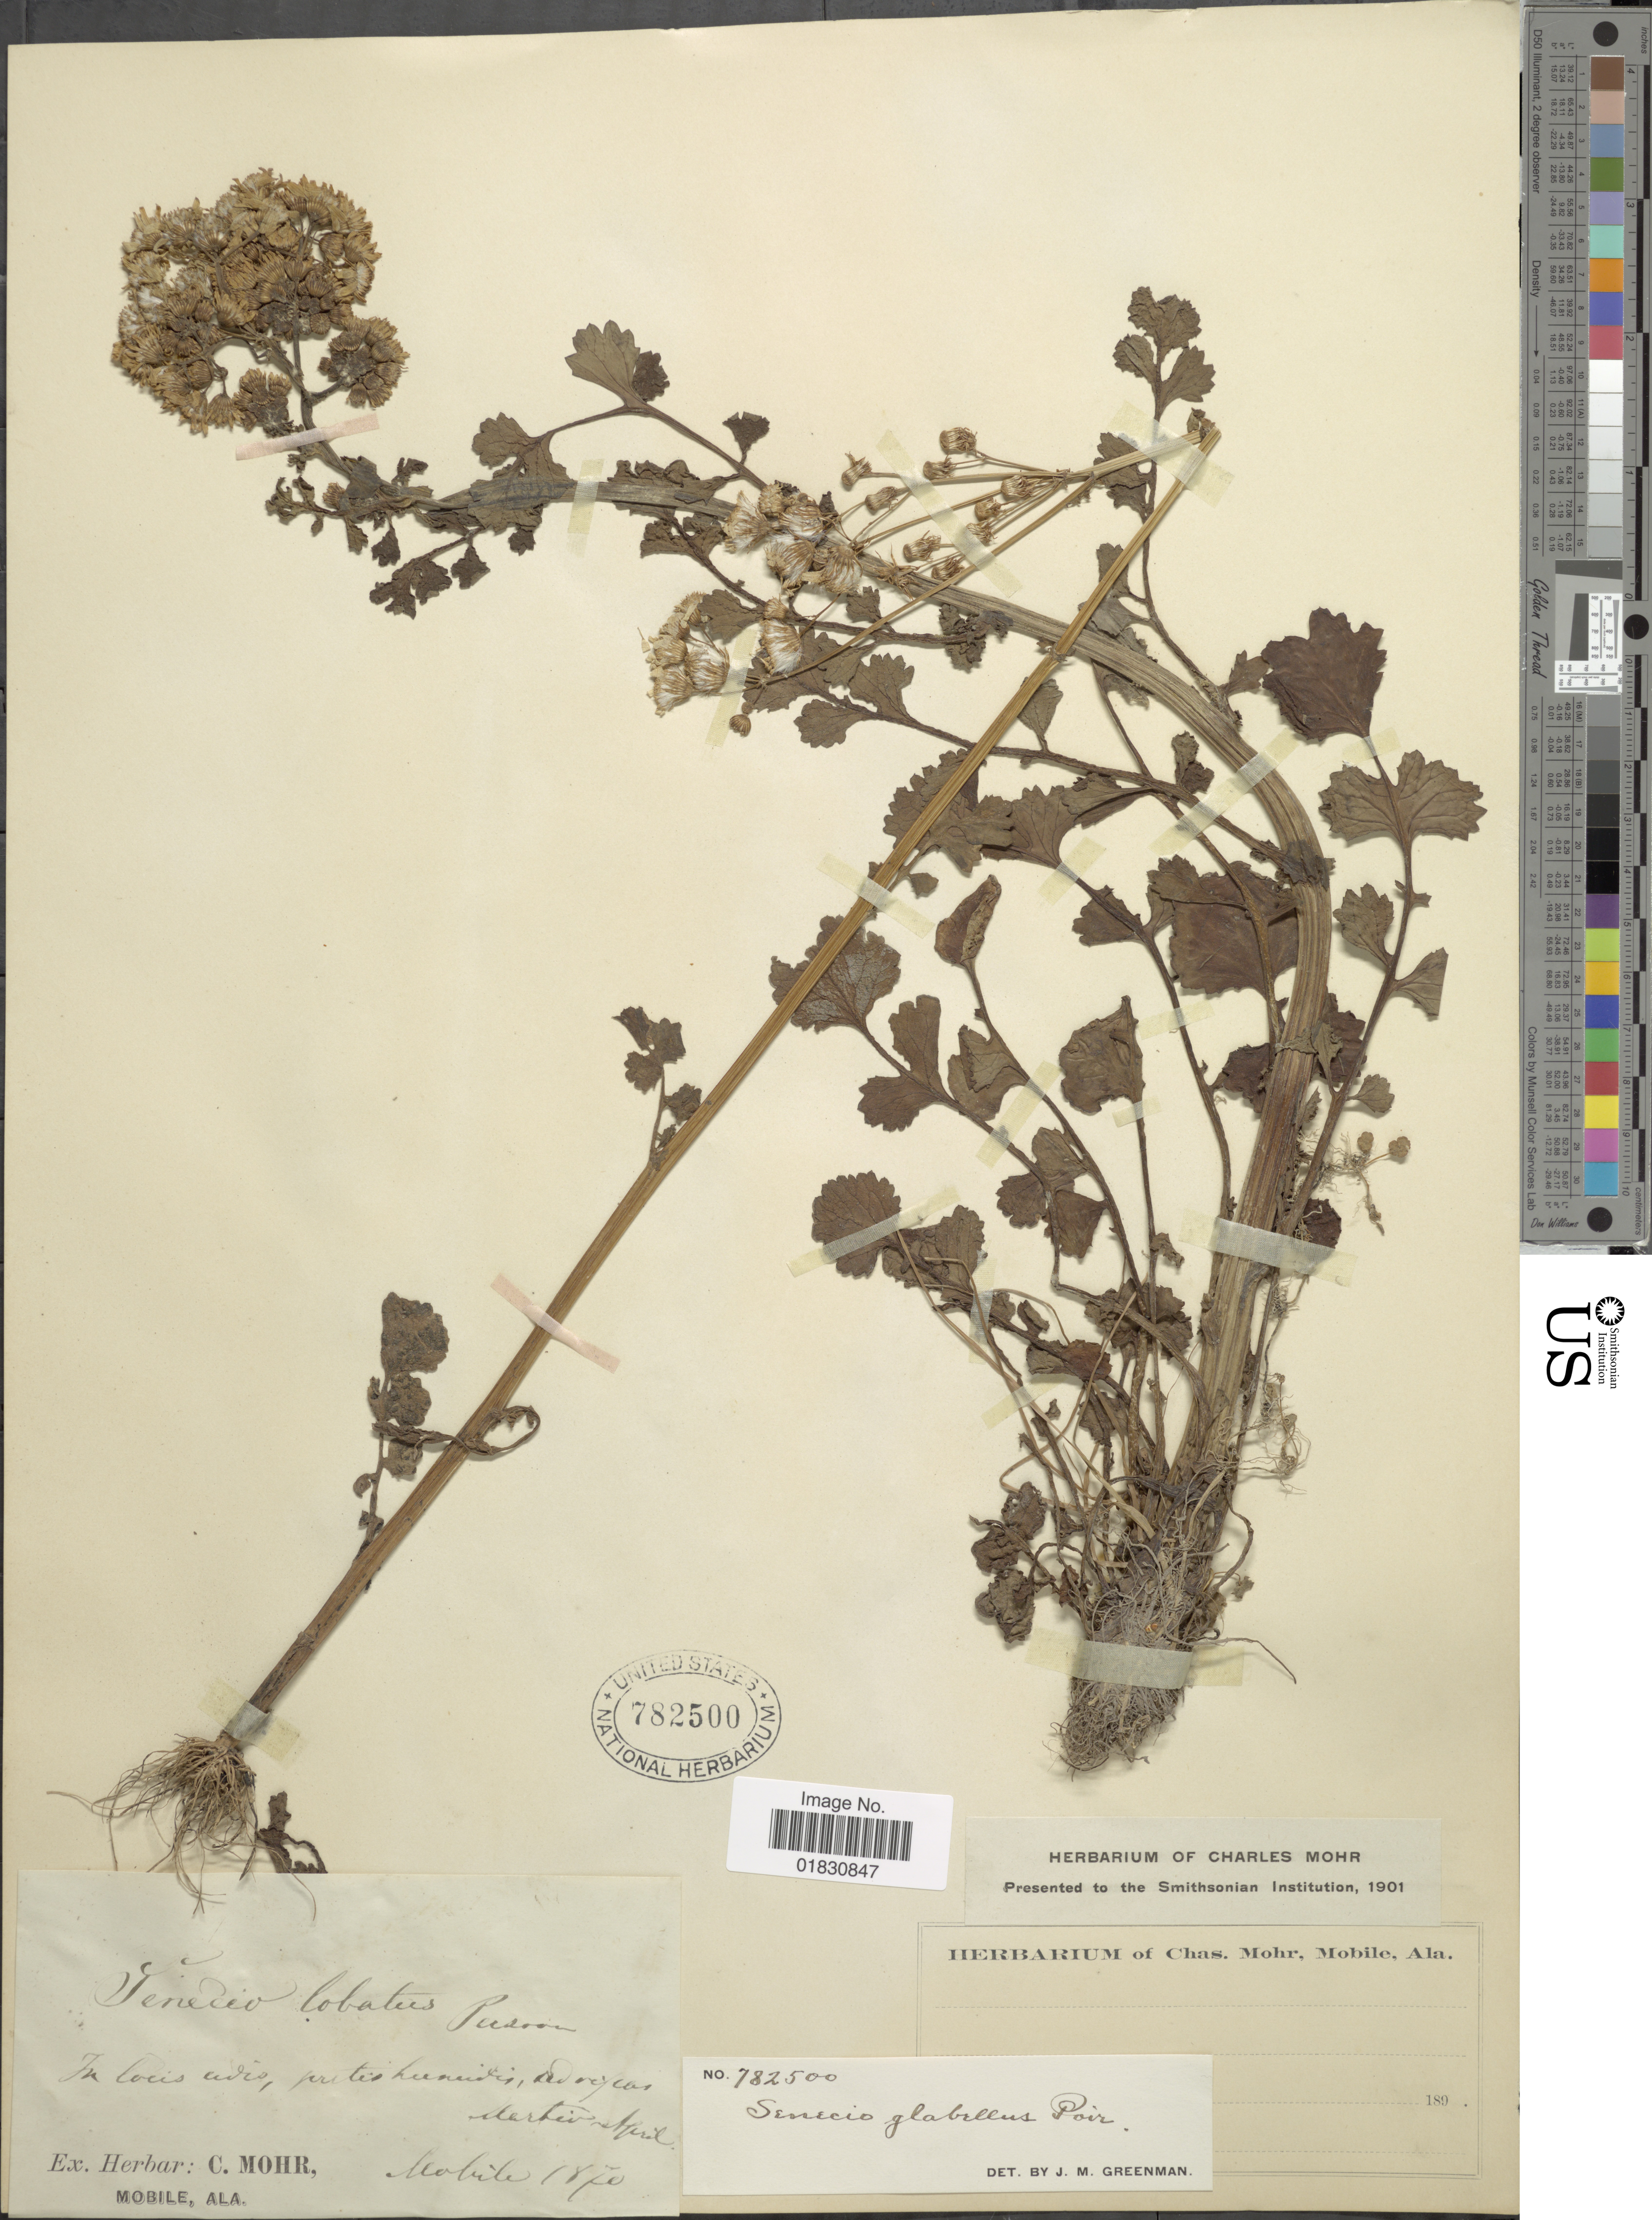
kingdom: Plantae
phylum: Tracheophyta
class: Magnoliopsida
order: Asterales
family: Asteraceae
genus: Packera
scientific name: Packera glabella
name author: (Poir.) C. Jeffrey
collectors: ex herb. C. Mohr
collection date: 1870-04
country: United States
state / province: Alabama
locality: In locis civis, pratis humidis, ad ripas Martin. Mobile.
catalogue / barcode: US 782500